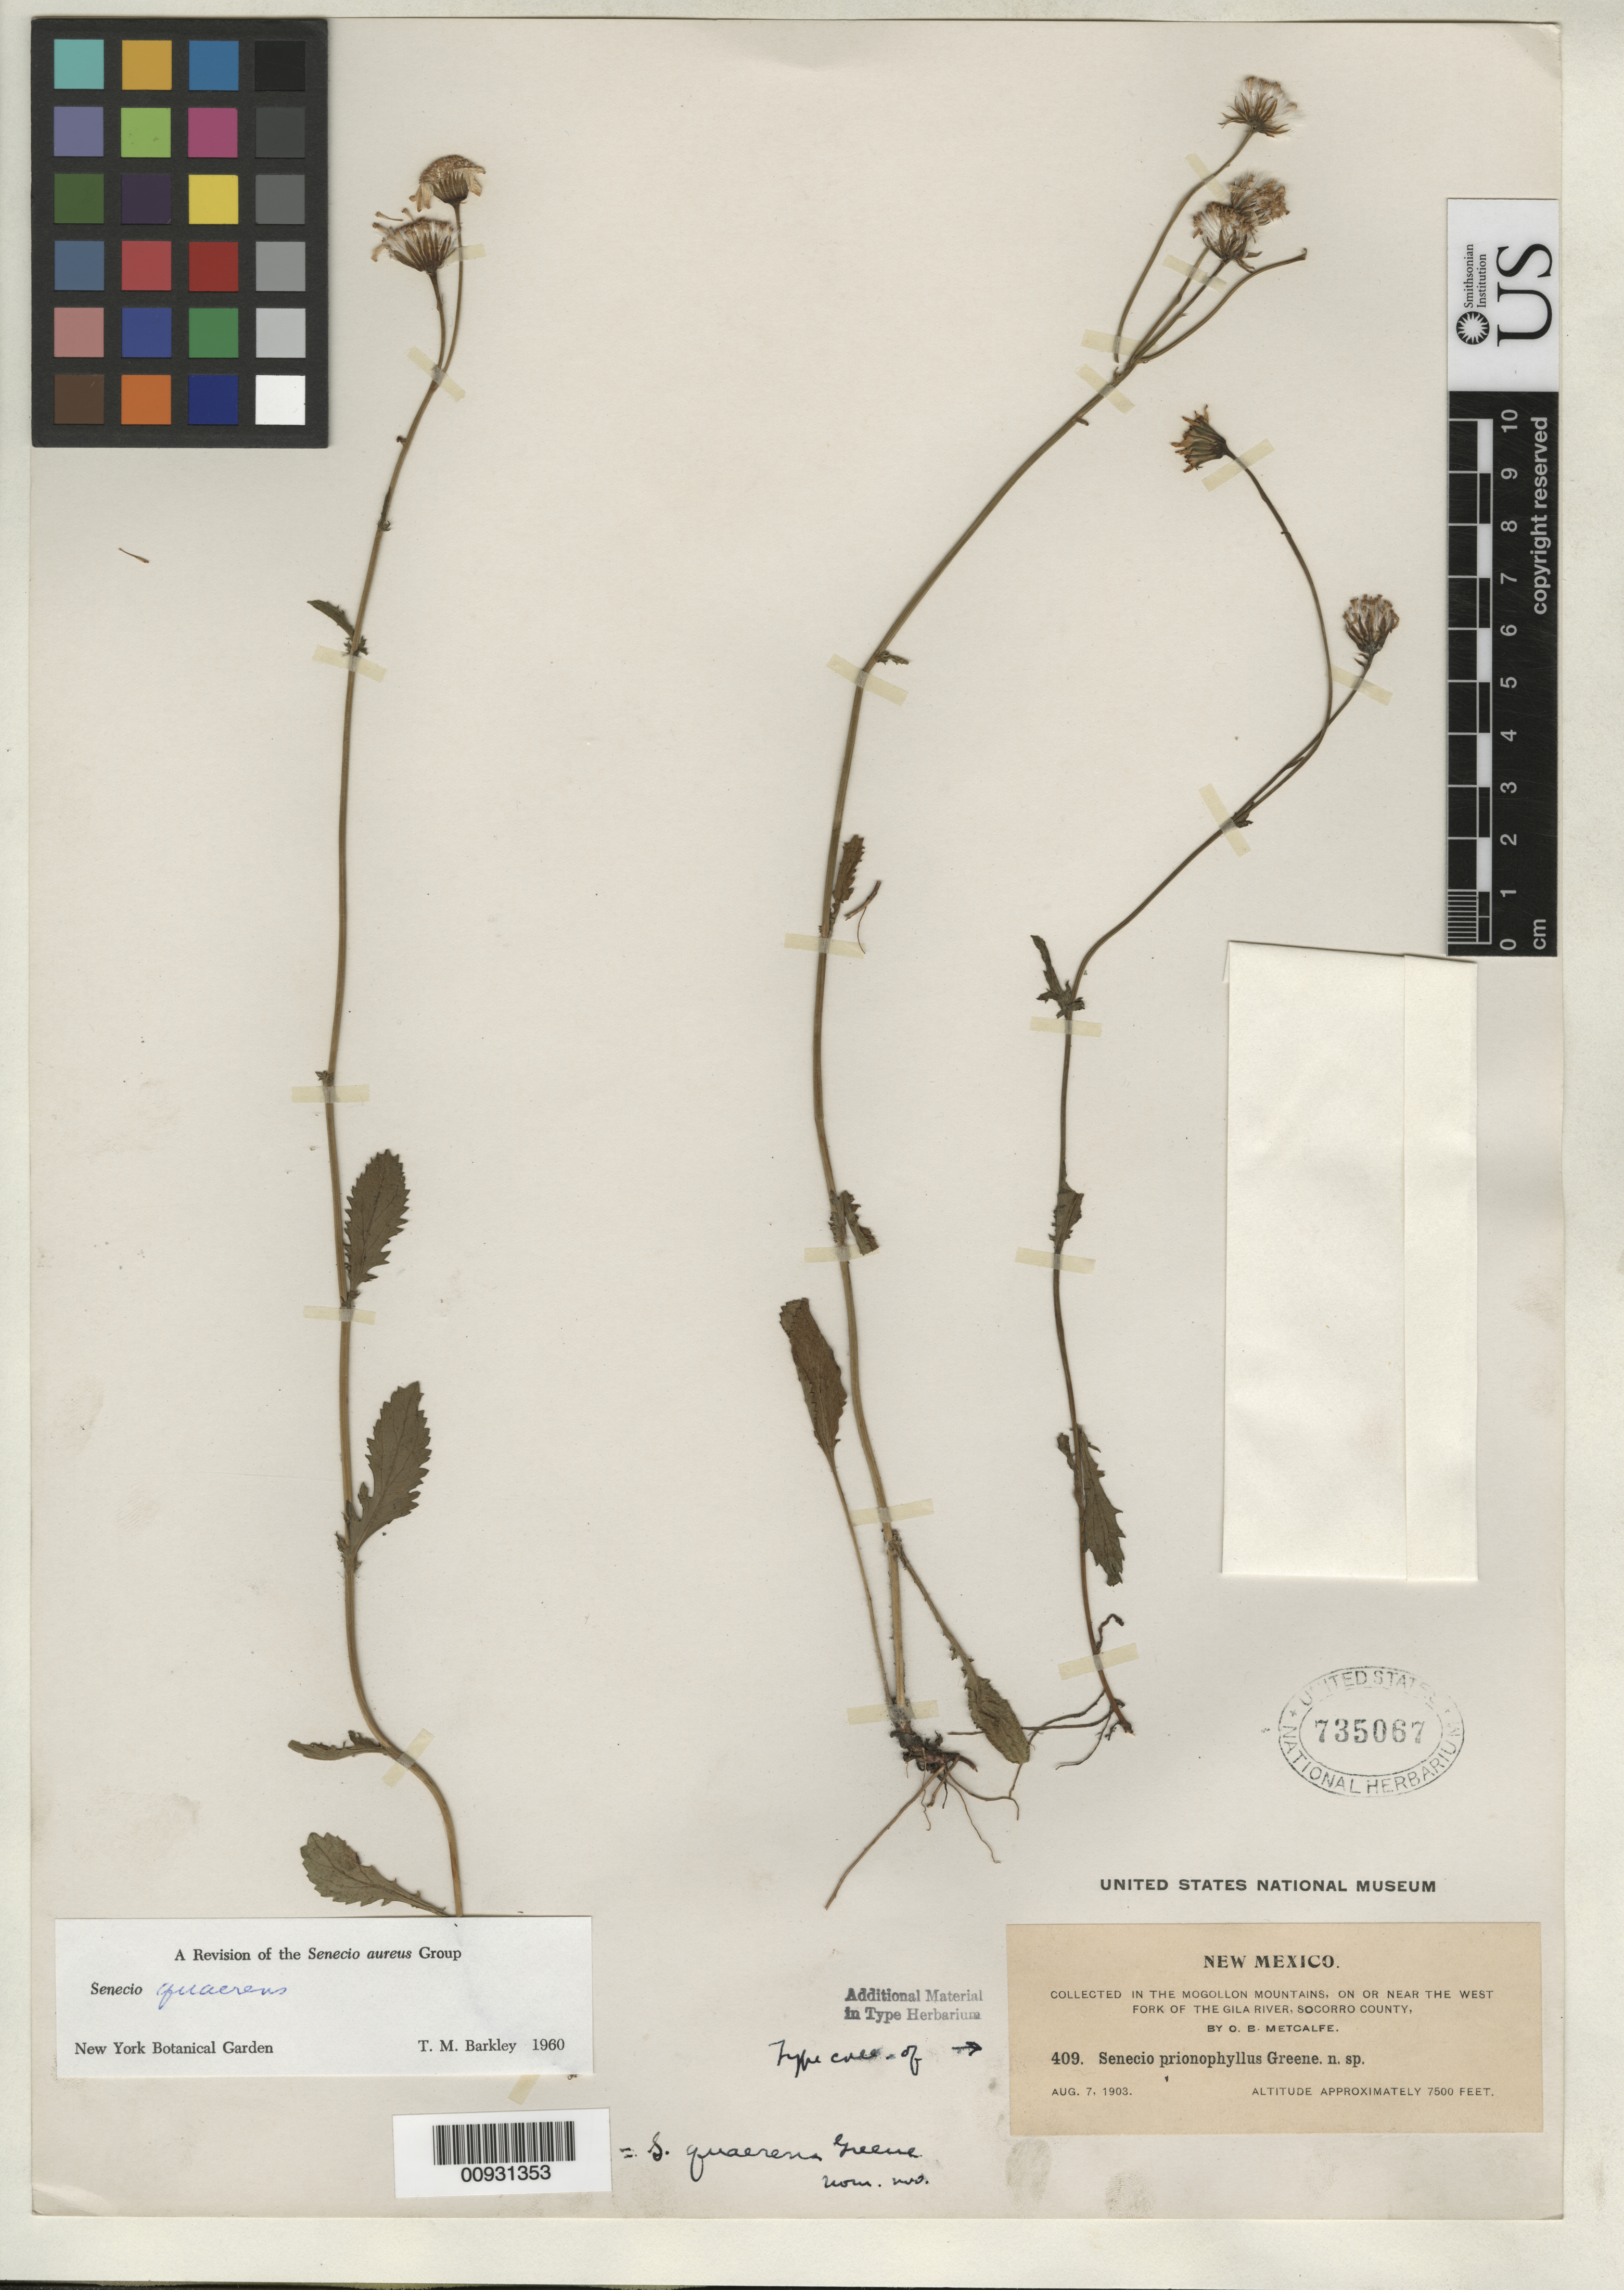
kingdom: Plantae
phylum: Tracheophyta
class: Magnoliopsida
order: Asterales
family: Asteraceae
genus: Senecio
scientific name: Senecio prionophyllus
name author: Greene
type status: Isotype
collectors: O. B. Metcalfe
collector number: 409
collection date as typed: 07 Aug 1903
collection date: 1903-08-07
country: United States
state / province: New Mexico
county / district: Socorro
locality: Mogollon Mts., on or near the West fork of the Gila River.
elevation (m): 2286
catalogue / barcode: US 735067